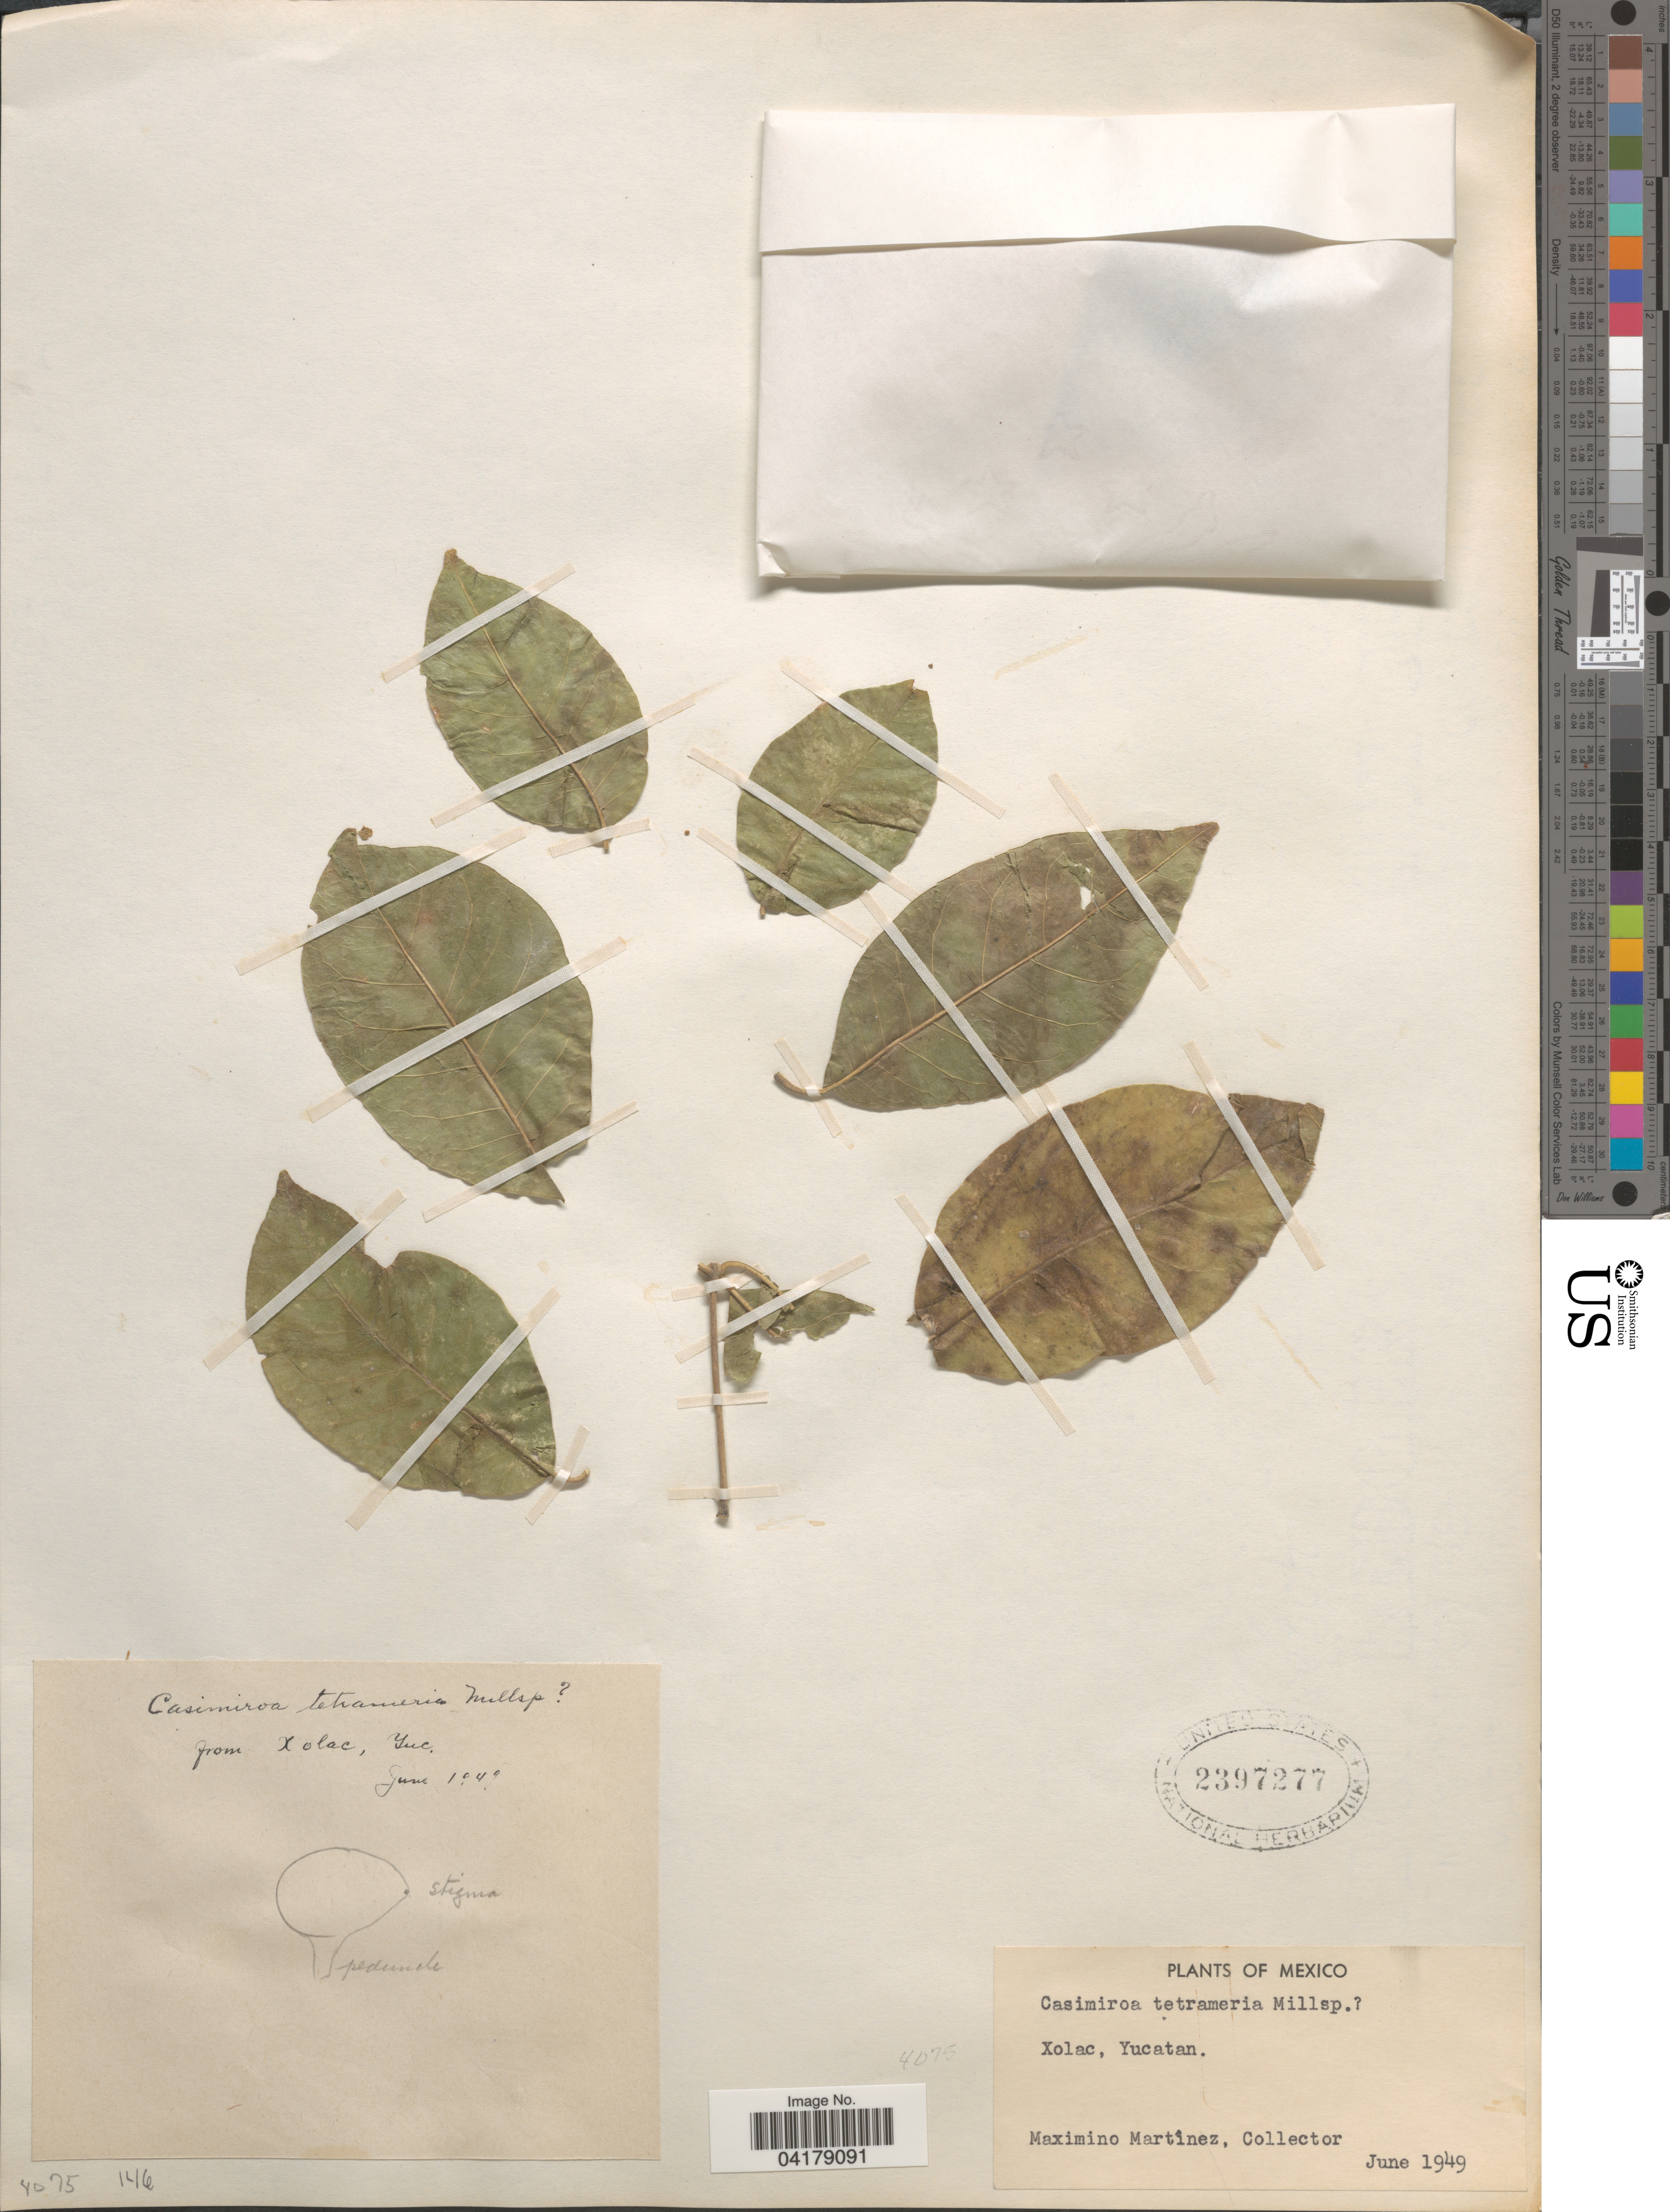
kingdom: Plantae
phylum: Tracheophyta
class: Magnoliopsida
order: Sapindales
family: Rutaceae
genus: Casimiroa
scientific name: Casimiroa tetrameria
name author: Millsp.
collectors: M. Martínez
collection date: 1949-06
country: Mexico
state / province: Yucatán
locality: Xolac.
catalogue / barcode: US 2397277